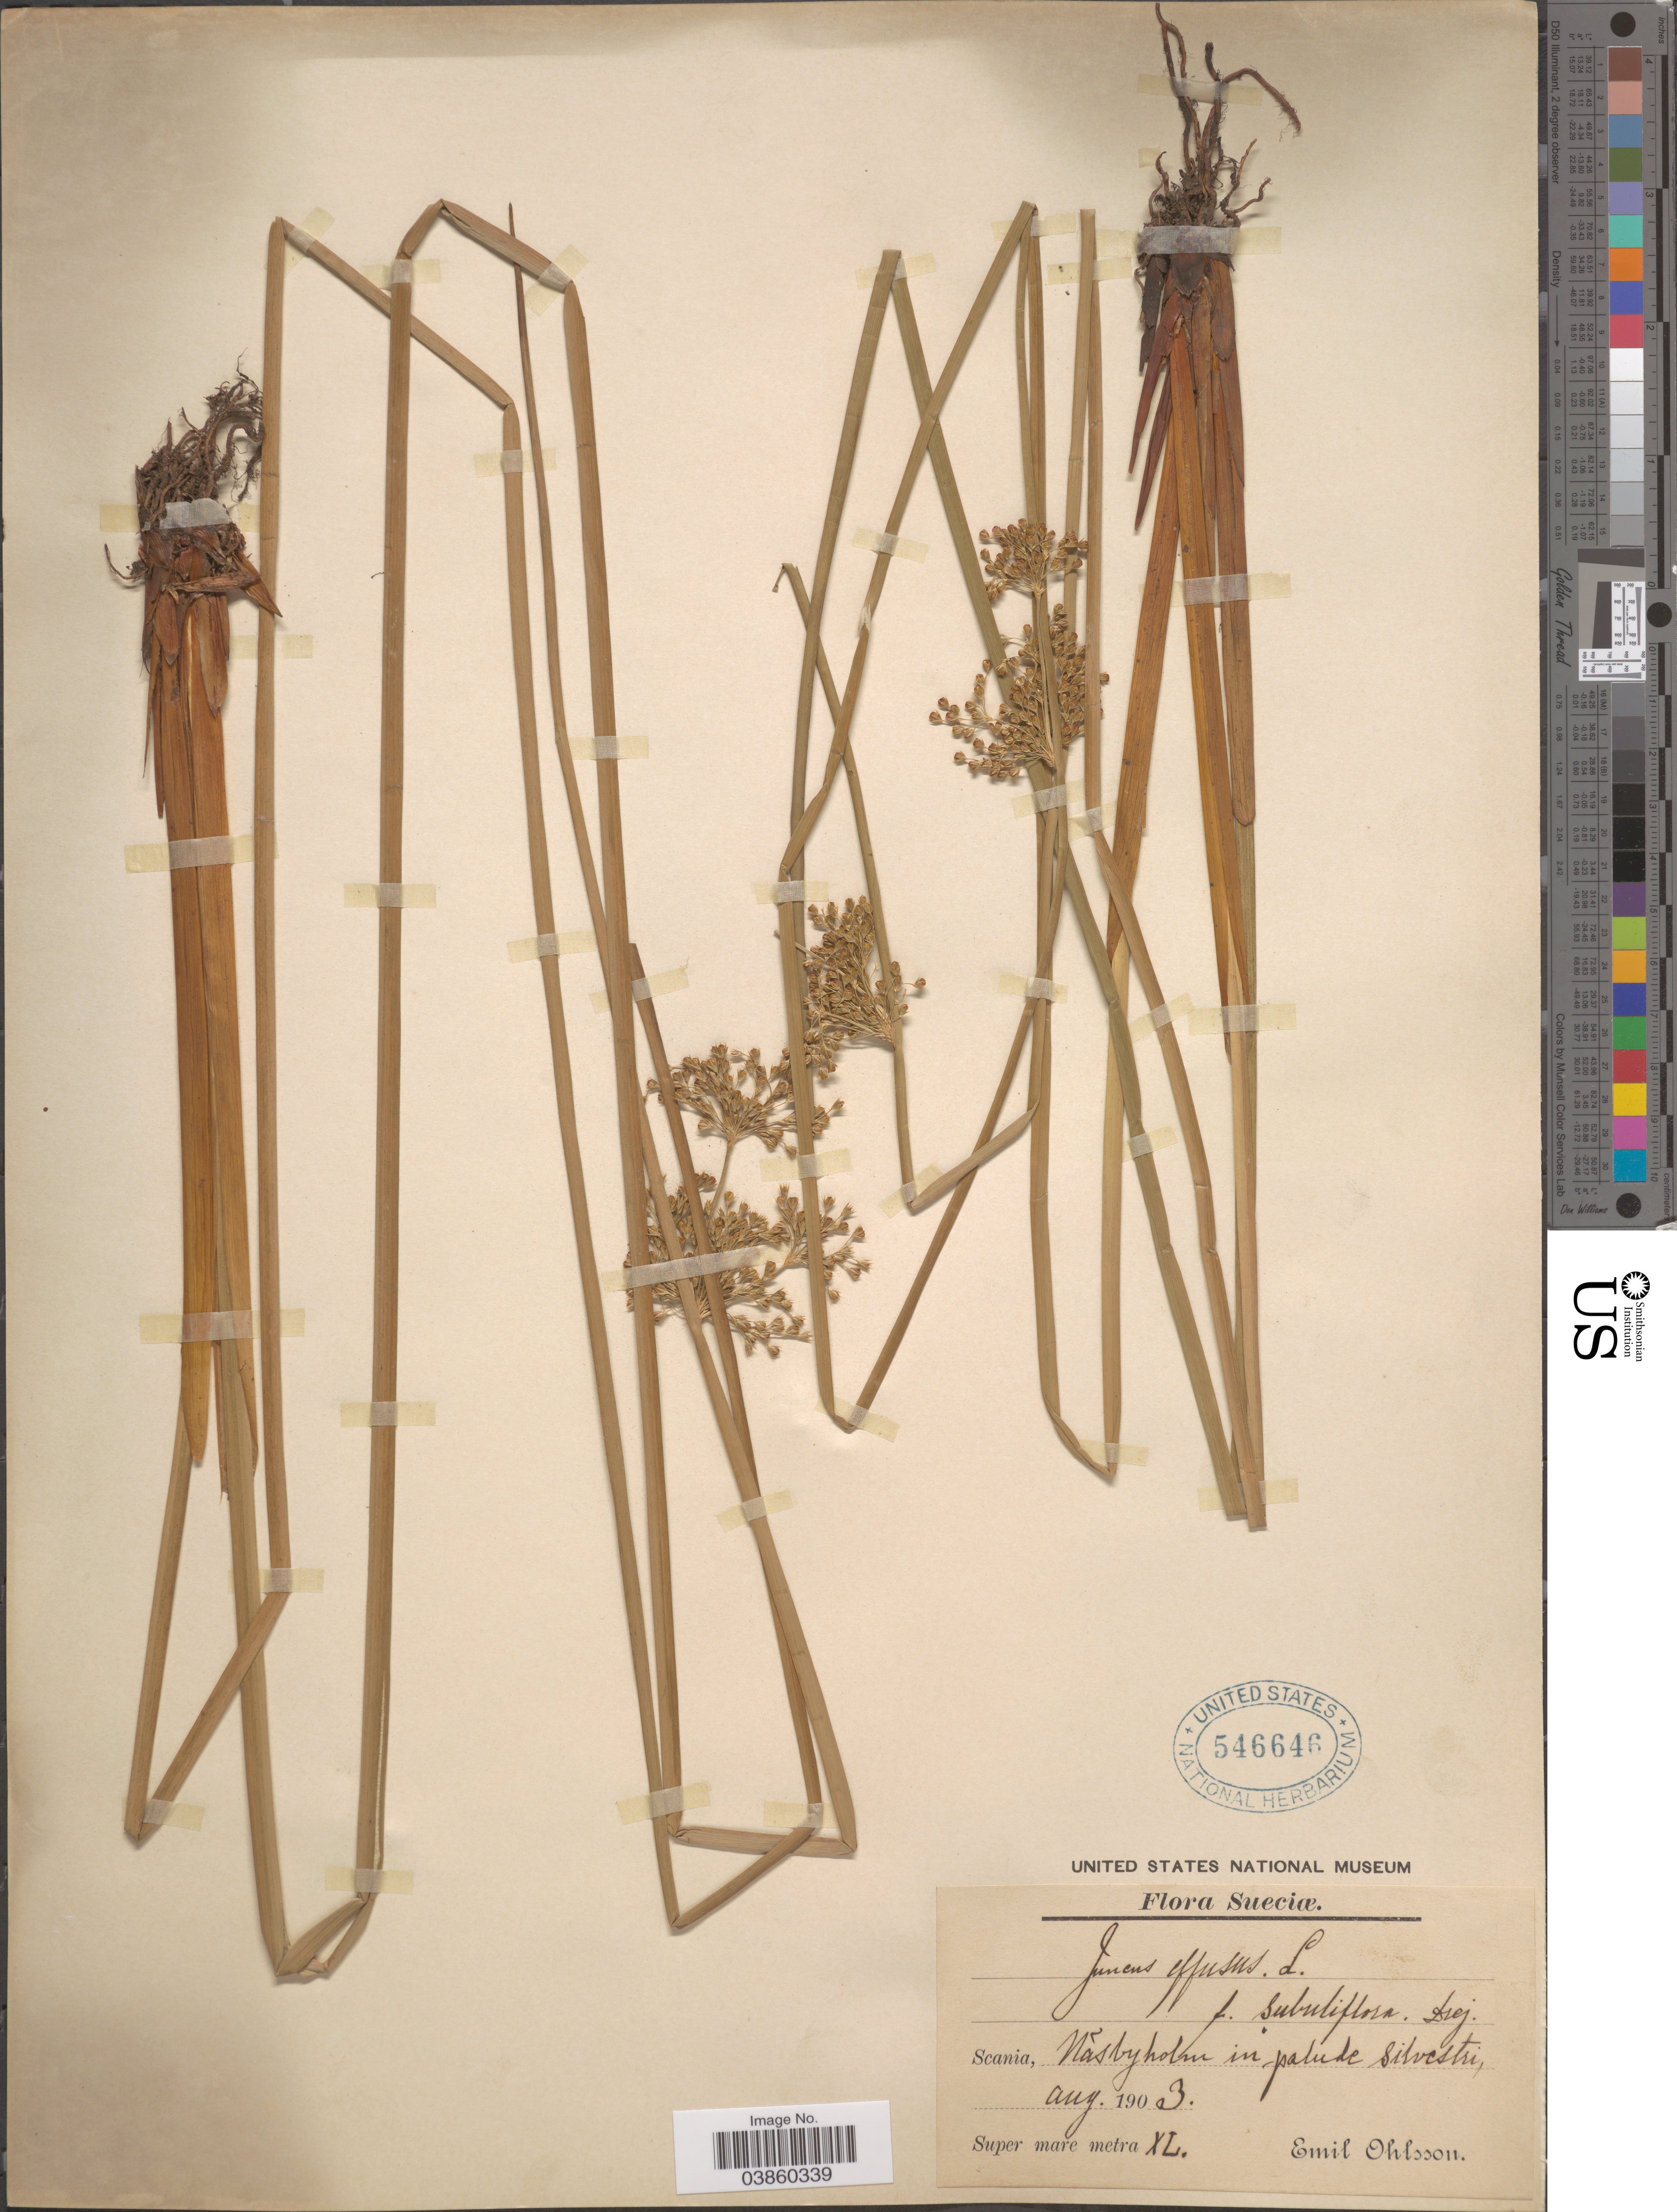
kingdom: Plantae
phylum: Tracheophyta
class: Liliopsida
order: Poales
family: Juncaceae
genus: Juncus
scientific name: Juncus effusus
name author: L.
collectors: E. Ohlsson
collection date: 1903-08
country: Sweden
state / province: Skåne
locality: Sueciæ. Scania, Nasbyholm in palude silvestri.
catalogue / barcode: US 546646